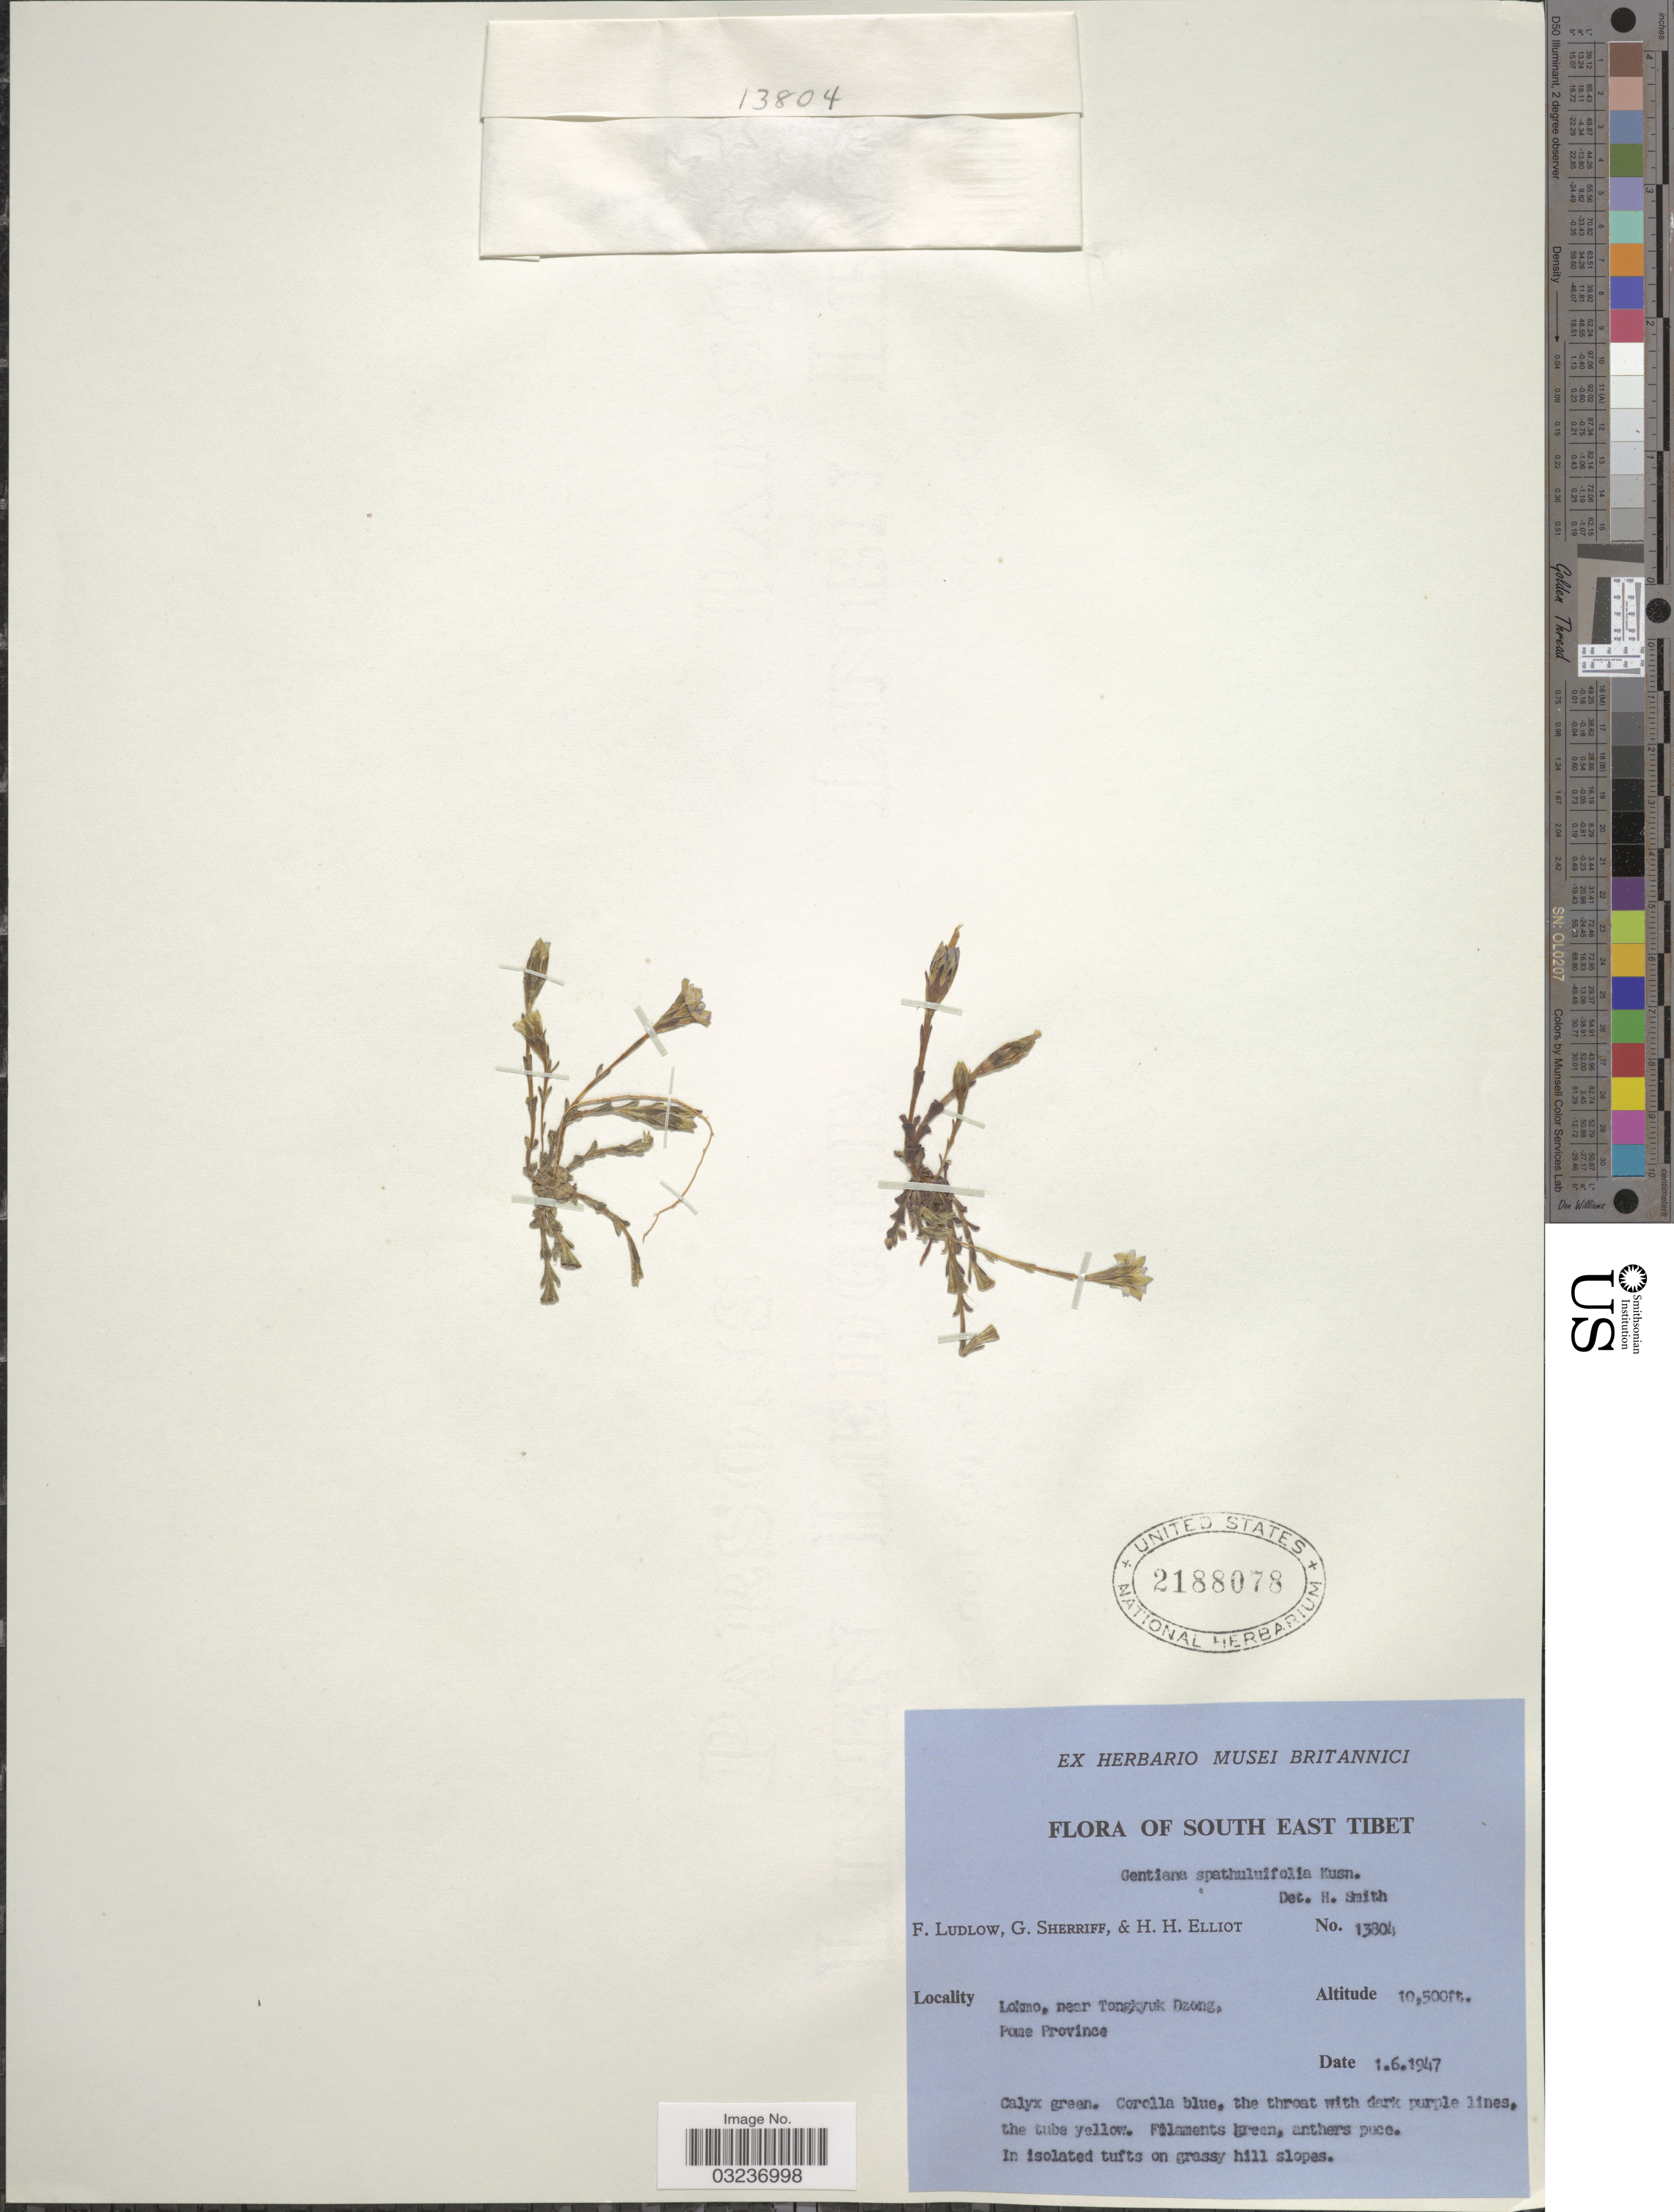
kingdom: Plantae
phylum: Tracheophyta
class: Magnoliopsida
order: Gentianales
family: Gentianaceae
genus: Gentiana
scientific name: Gentiana spathulifolia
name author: Kusn.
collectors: F. Ludlow, G. Sherriff & H. H. Elliot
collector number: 13804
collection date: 1947-06-01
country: China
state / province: Xizang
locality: South East Tibet, Lokmo, near Tongkyuk Dzong, Pome Province.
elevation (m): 3200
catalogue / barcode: US 2188078